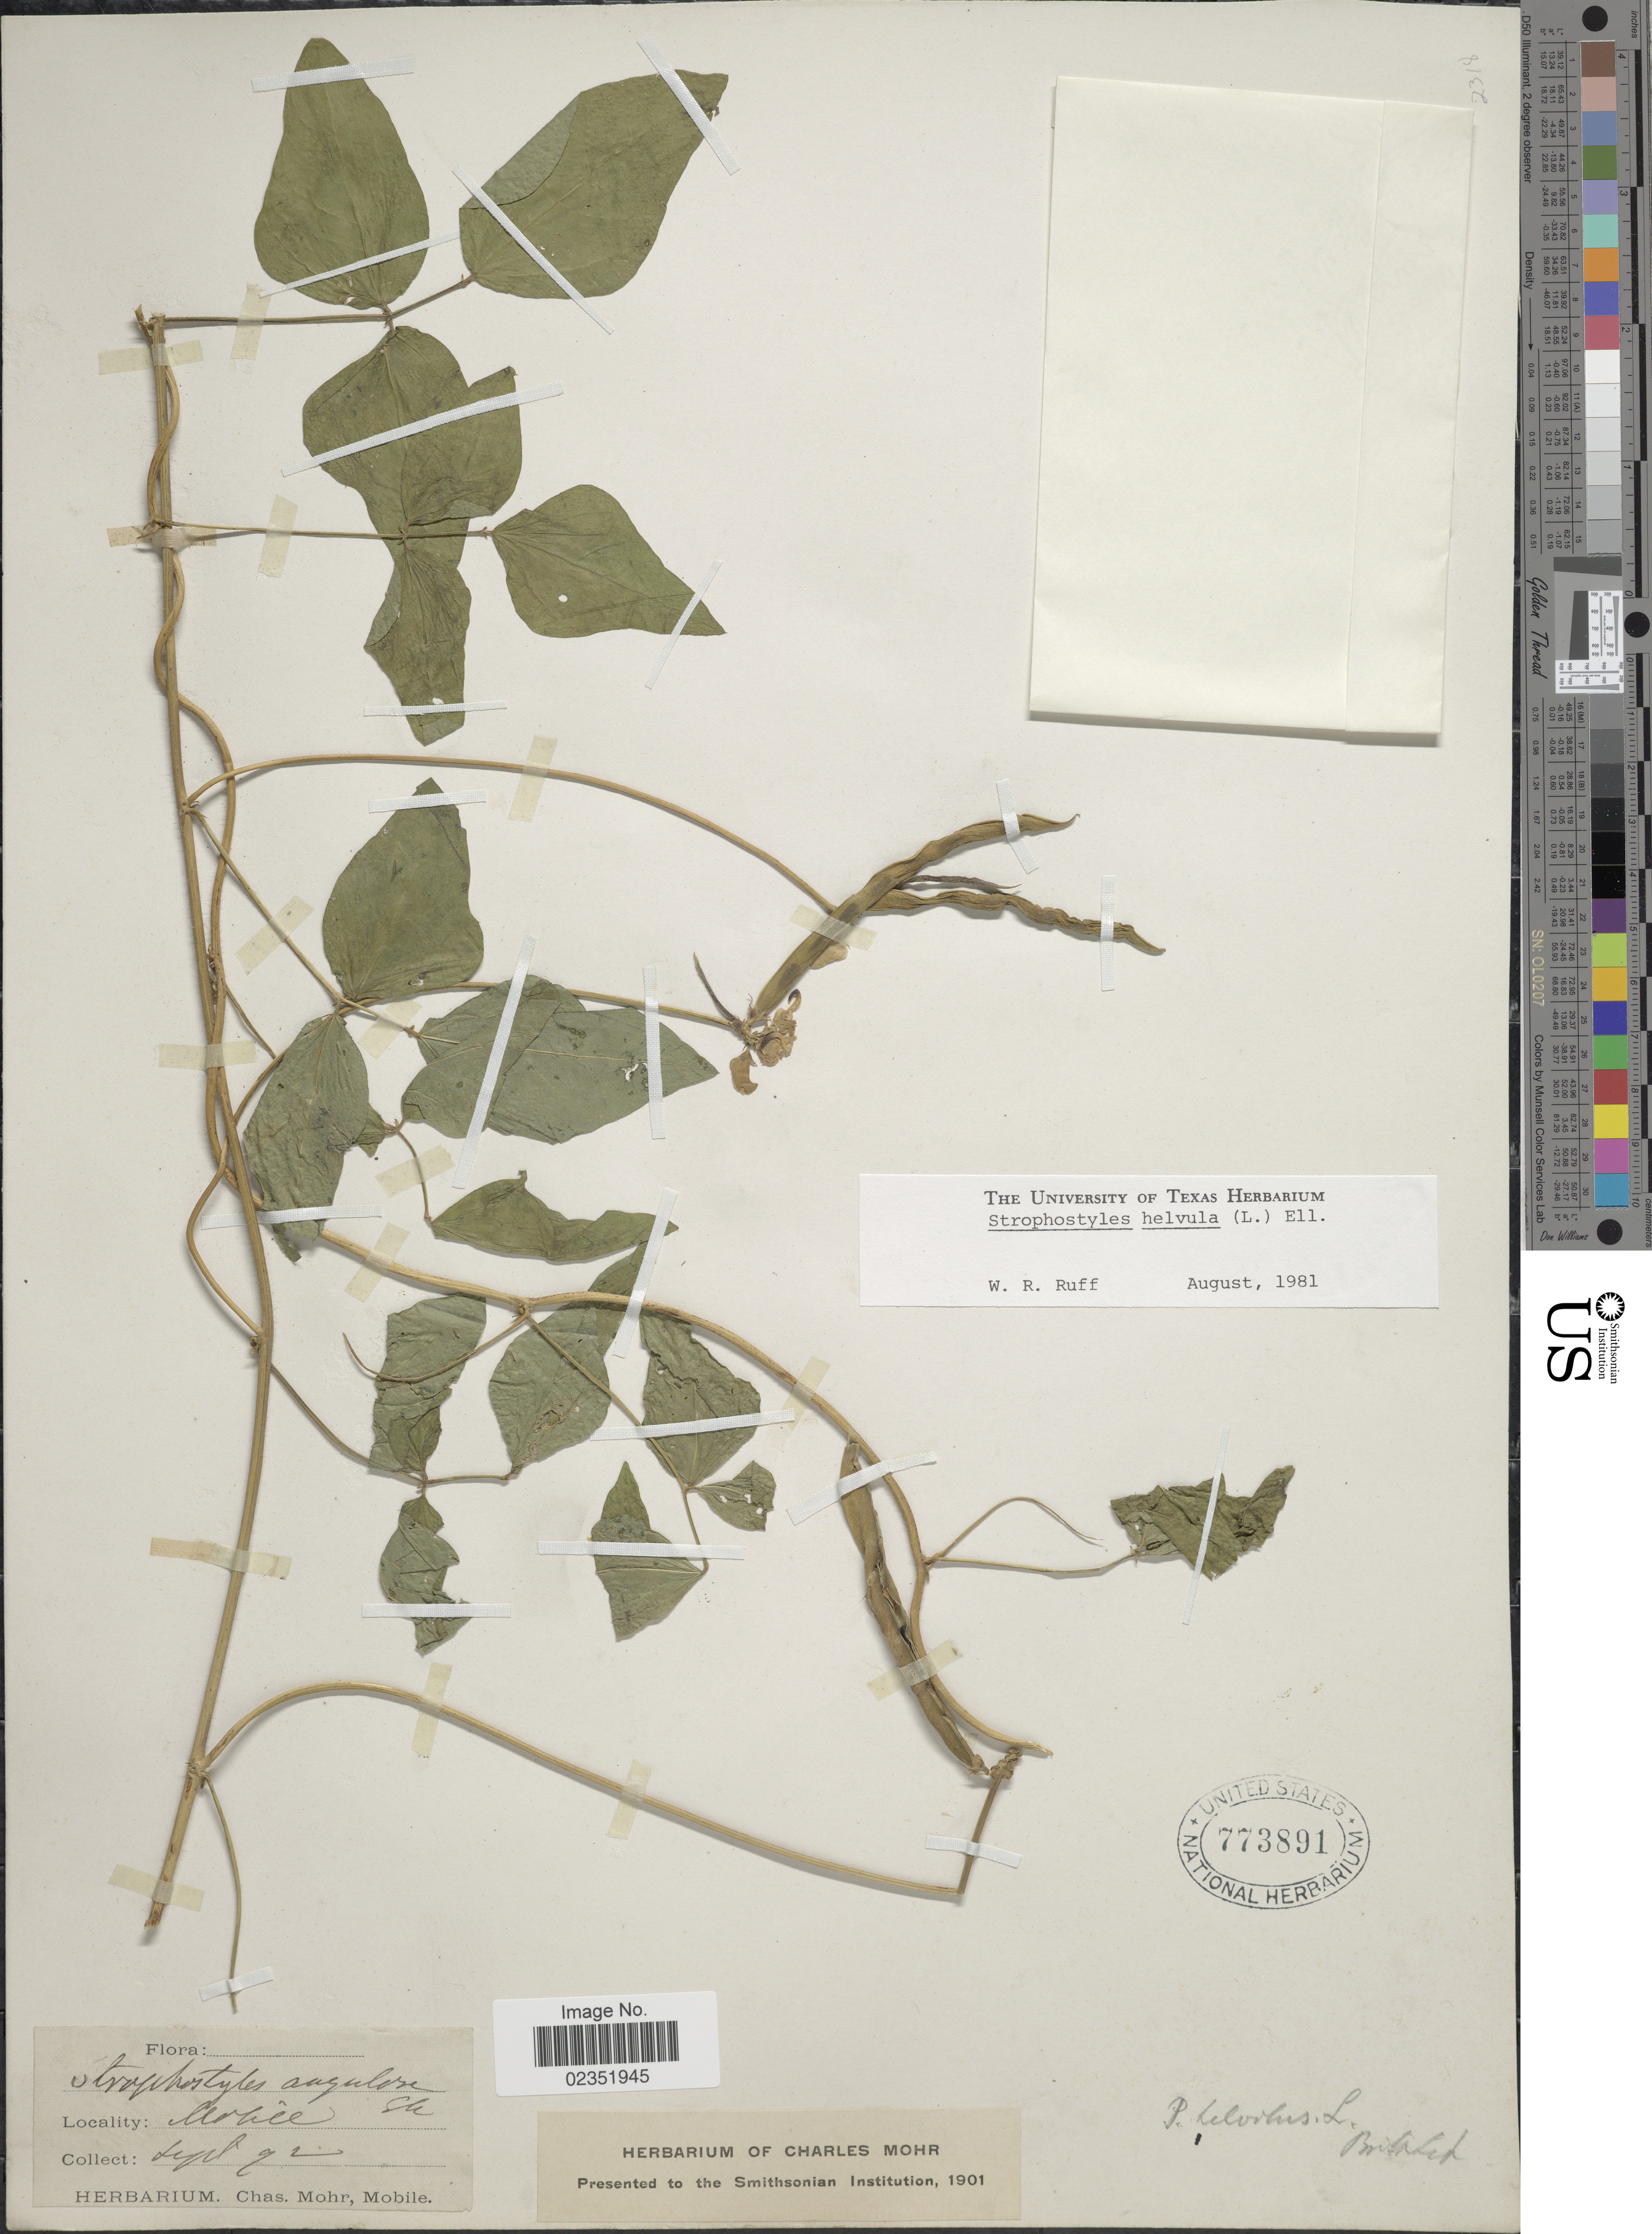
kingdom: Plantae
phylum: Tracheophyta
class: Magnoliopsida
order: Fabales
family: Fabaceae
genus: Strophostyles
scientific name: Strophostyles helvola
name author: (L.) Elliott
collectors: ex herb. Charles Mohr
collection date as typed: Transcribed d/m/y: /9/92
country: United States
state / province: Alabama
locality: Mobile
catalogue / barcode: US 773891